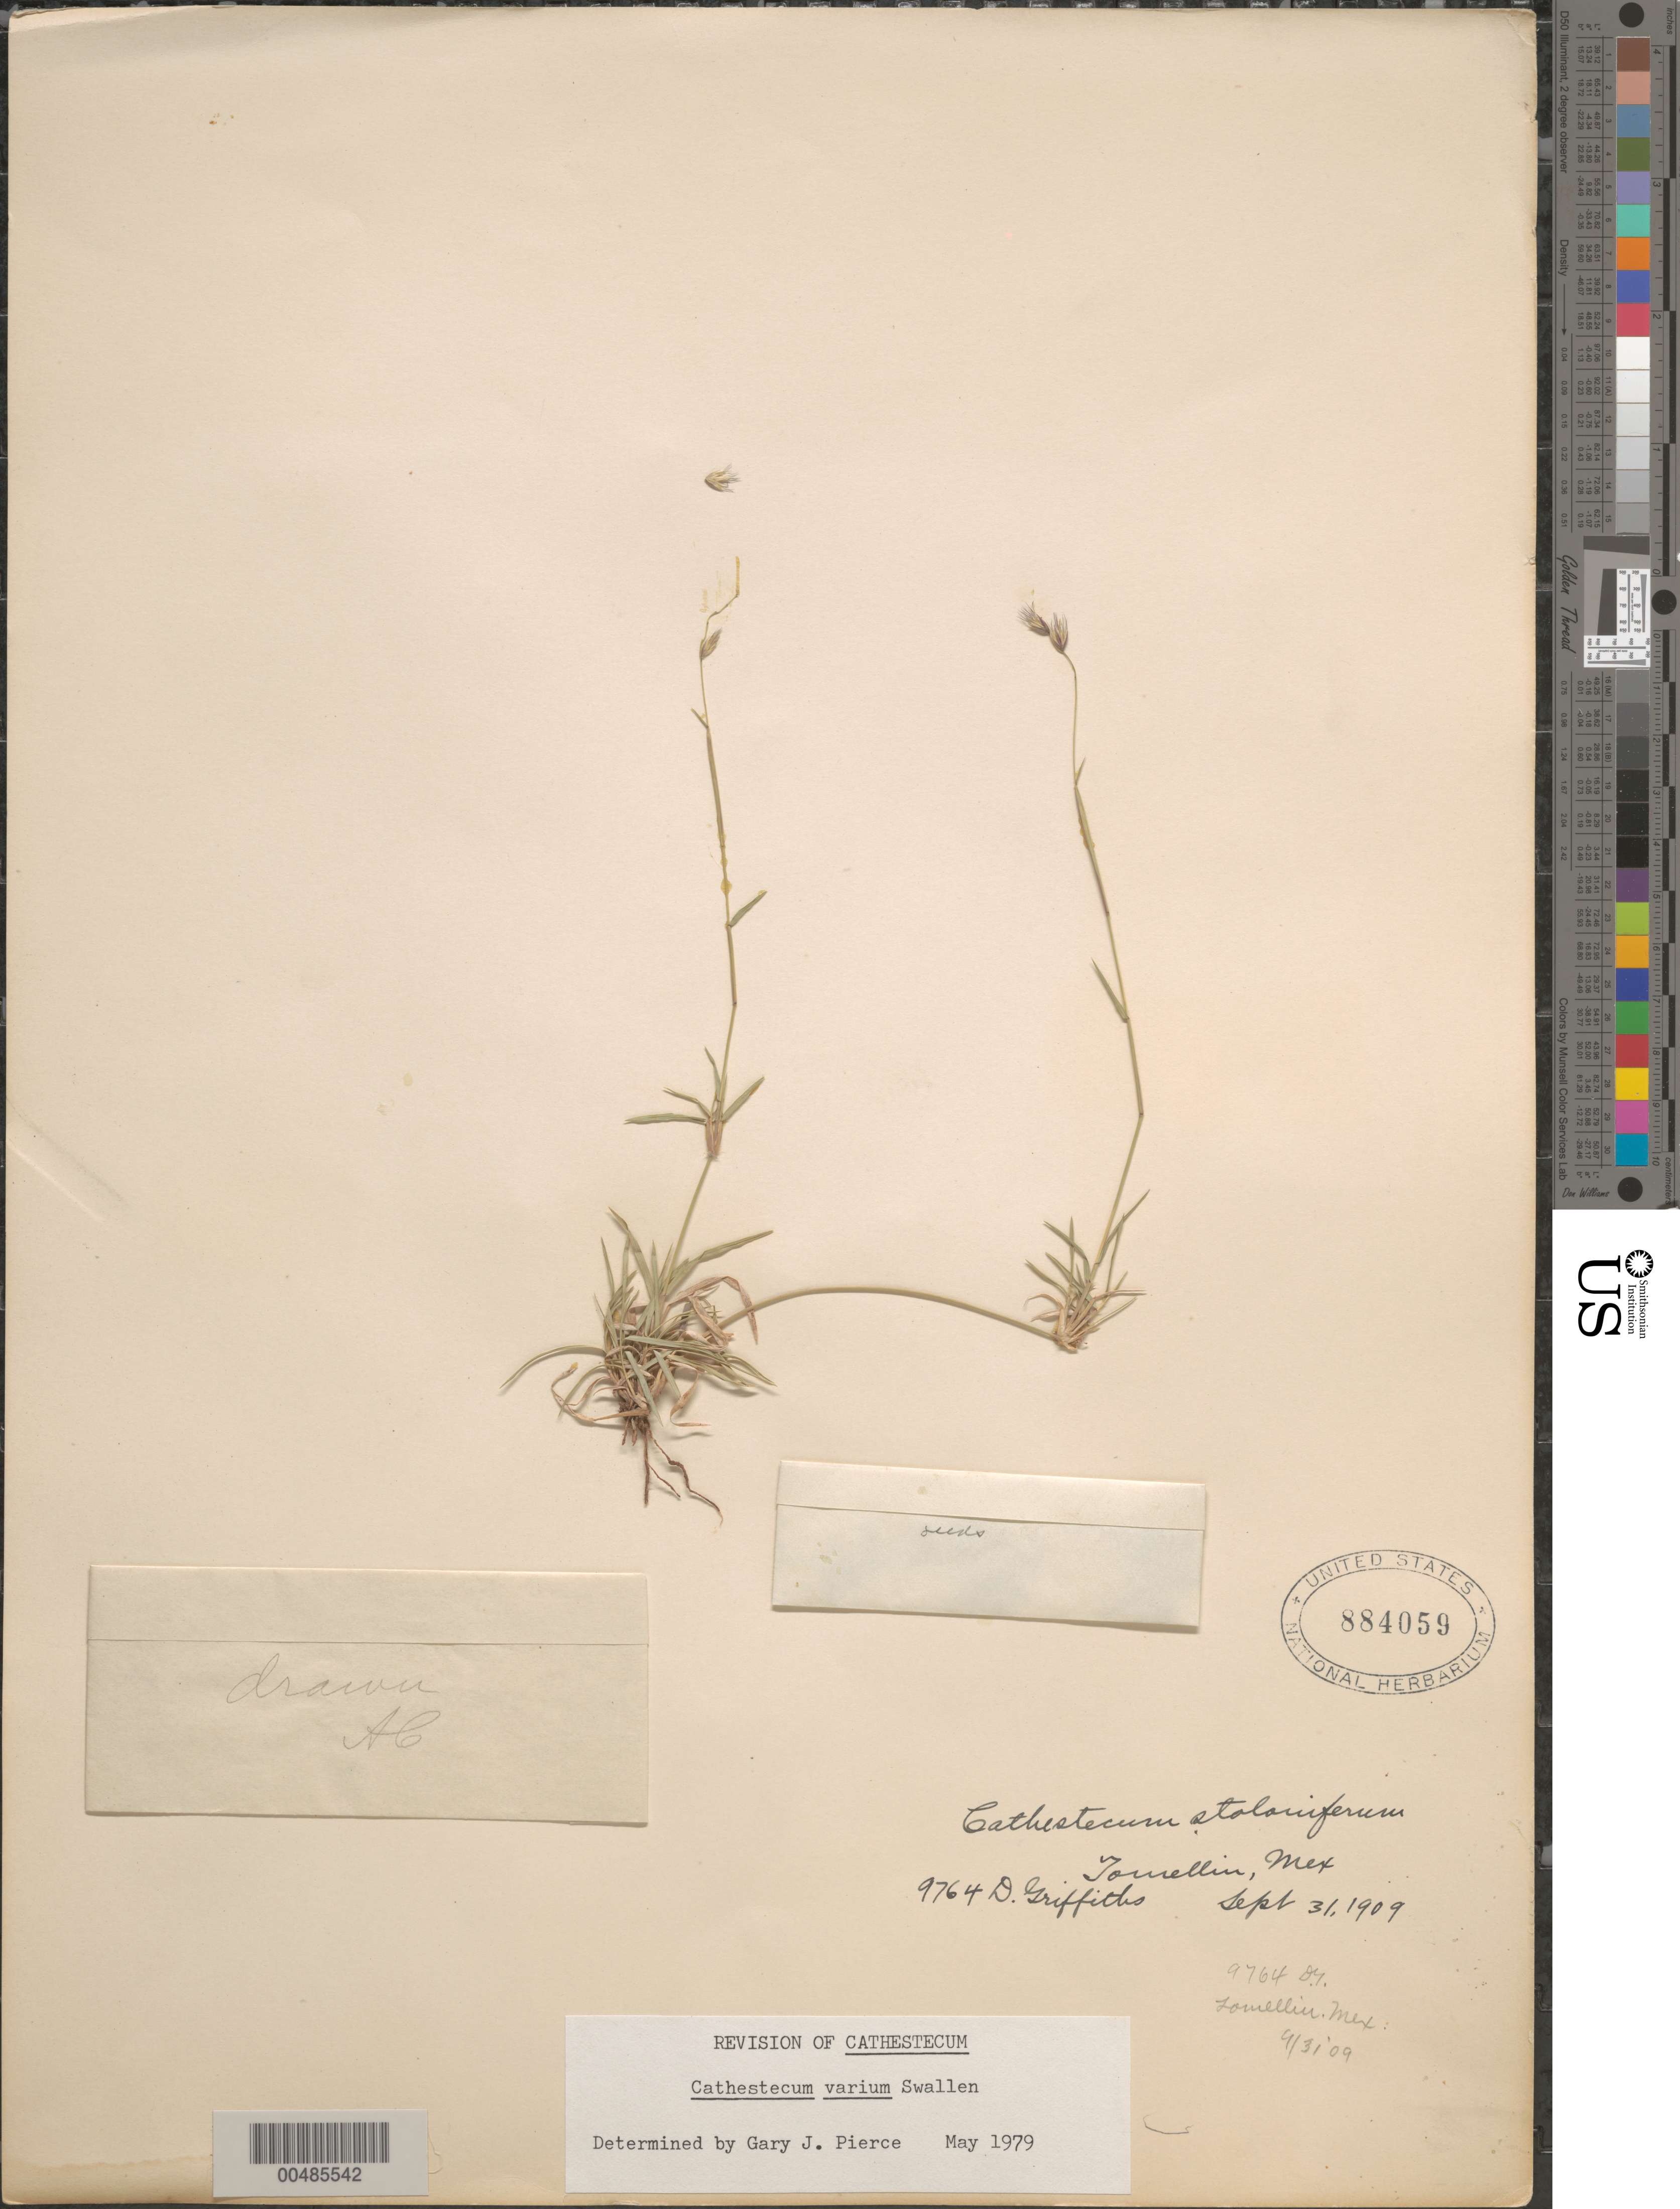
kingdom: Plantae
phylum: Tracheophyta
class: Liliopsida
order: Poales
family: Poaceae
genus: Cathestecum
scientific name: Cathestecum varium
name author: Swallen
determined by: Pierce, G. J.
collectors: D. Griffiths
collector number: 9764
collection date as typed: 31 Sep 1909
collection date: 1909-09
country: Mexico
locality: Tomellin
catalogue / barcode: US 884059